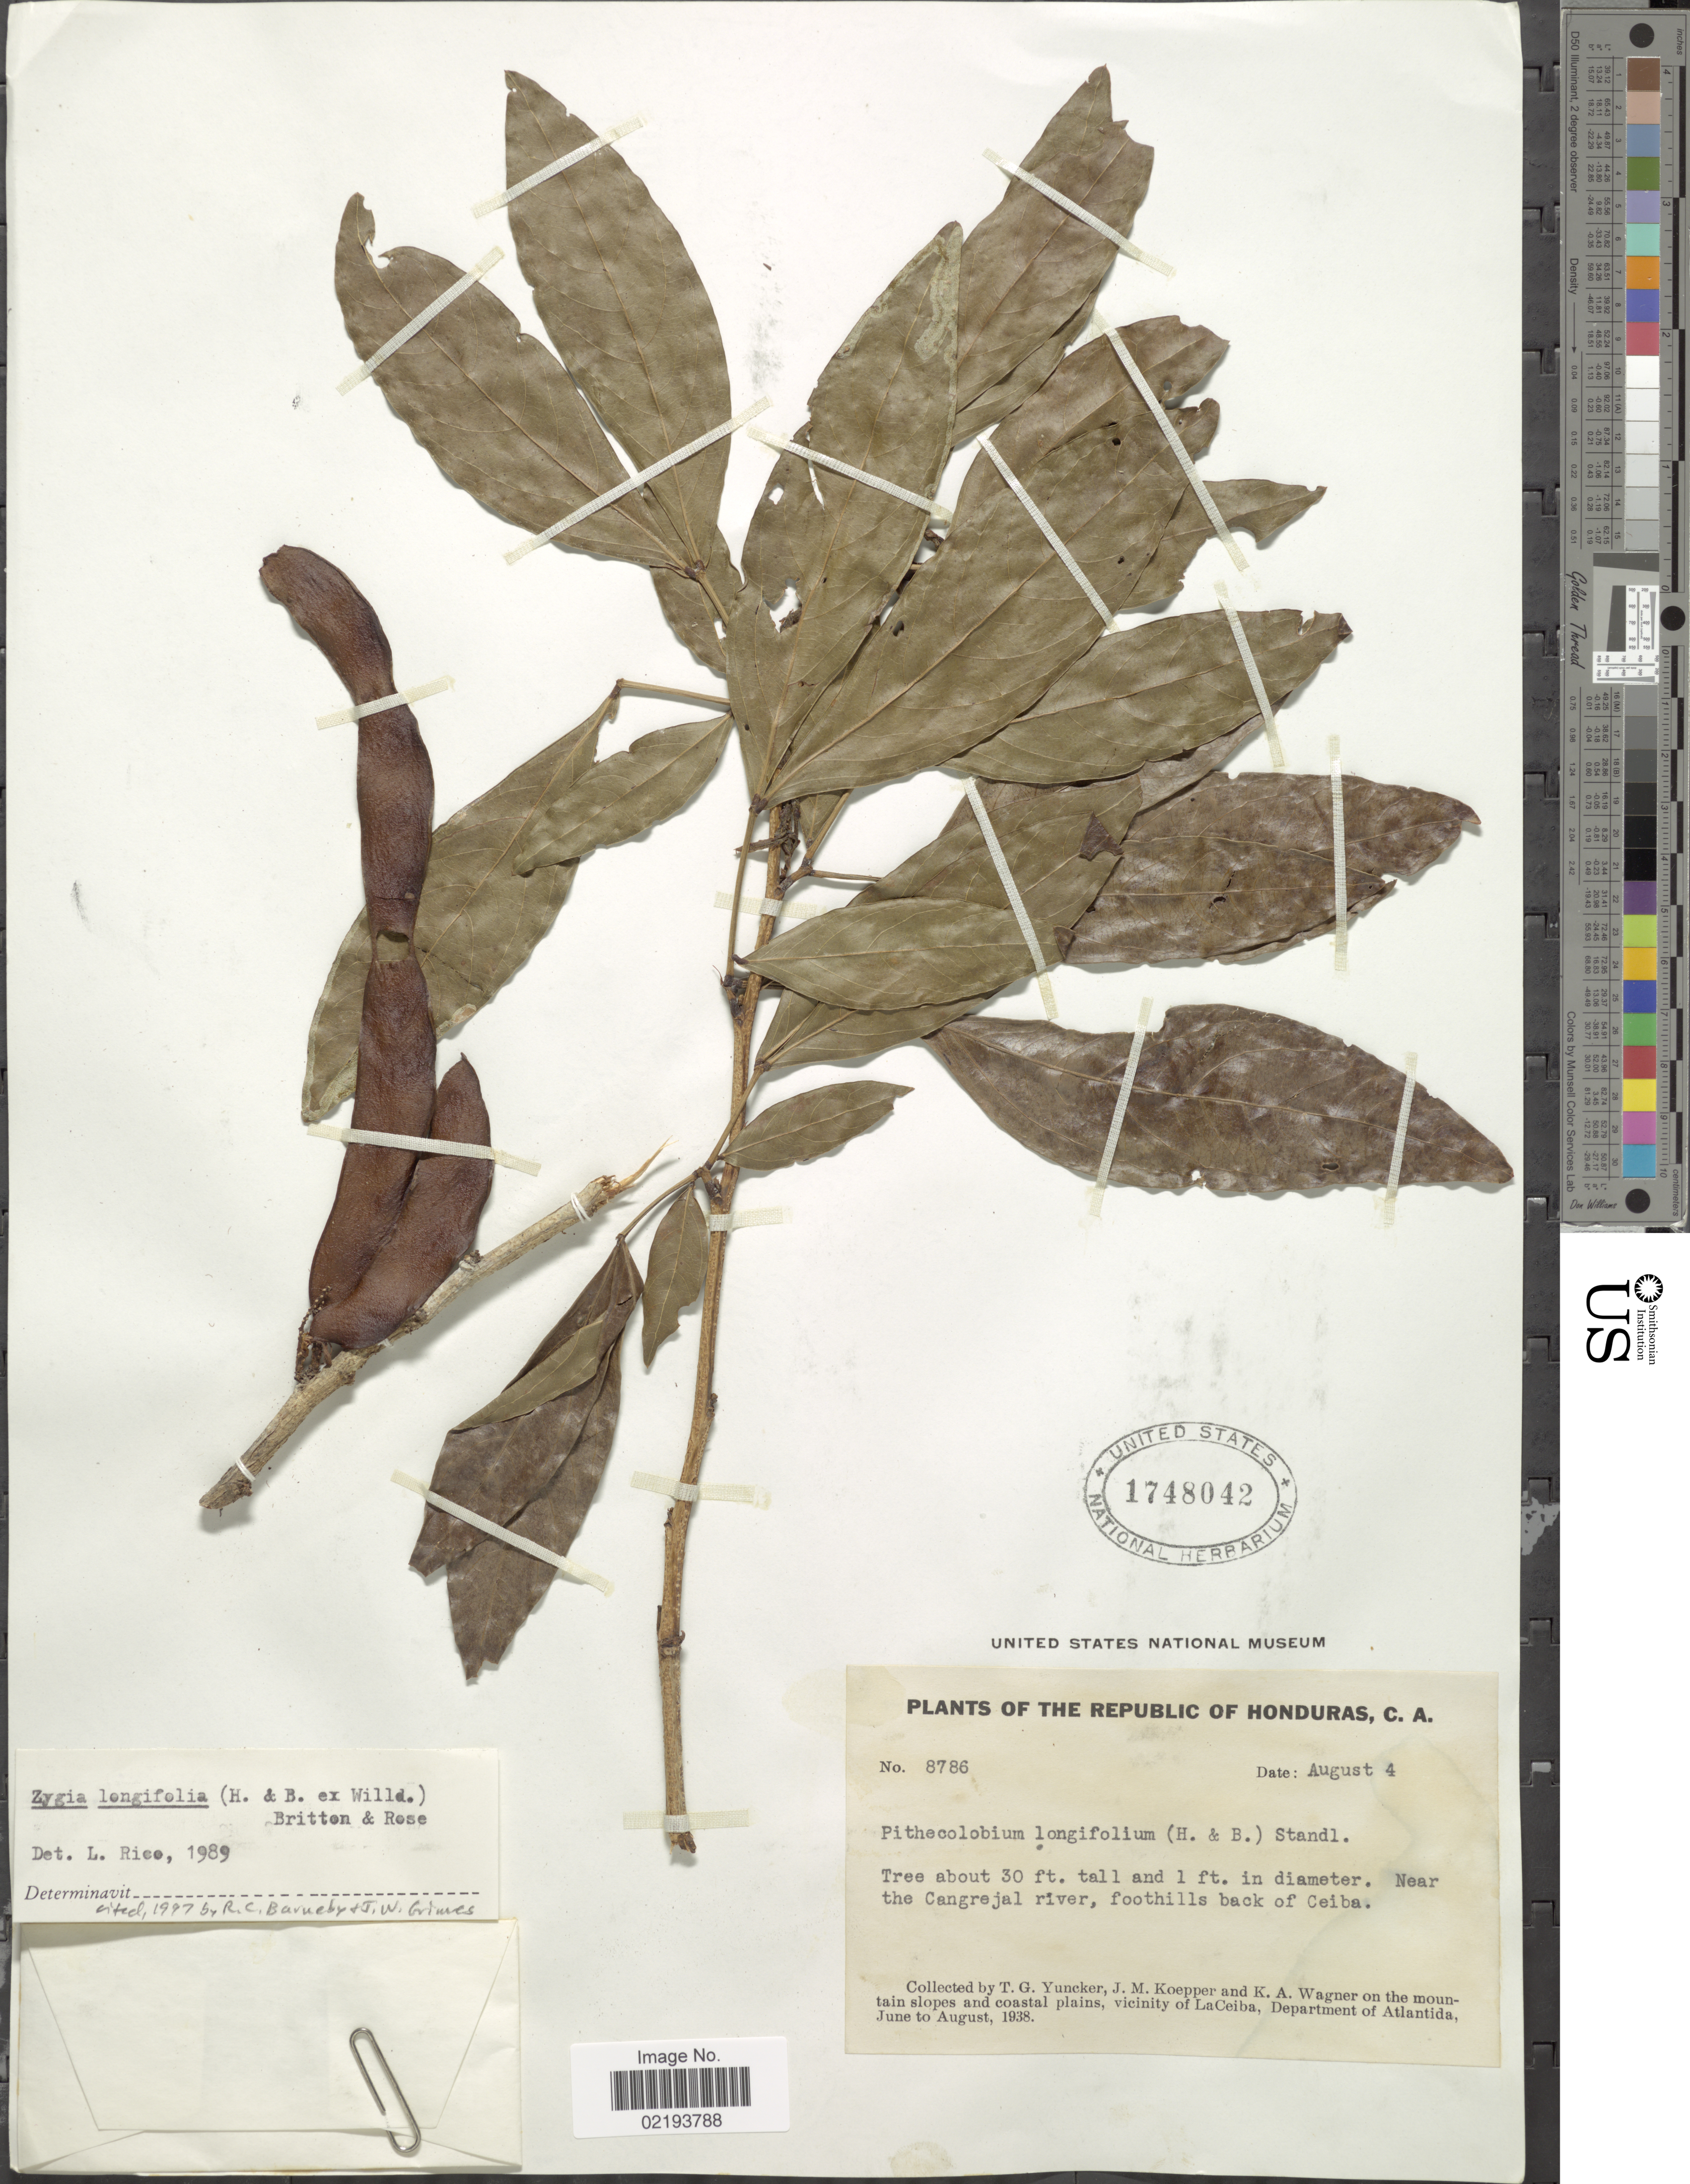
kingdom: Plantae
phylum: Tracheophyta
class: Magnoliopsida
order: Fabales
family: Fabaceae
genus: Zygia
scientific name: Zygia longifolia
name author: (Willd.) Britton & Rose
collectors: T. G. Yuncker, J. M. Koepper & K. A. Wagner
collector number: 8786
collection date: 1938-08-04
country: Honduras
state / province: Atlántida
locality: The Republic of Honduras, Near the Cangrejal river, foothills back of Ceiba, on the mountain slopes and coastal plains, vicinity of LaCeiba, Department of Atlantida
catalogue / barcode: US 1748042